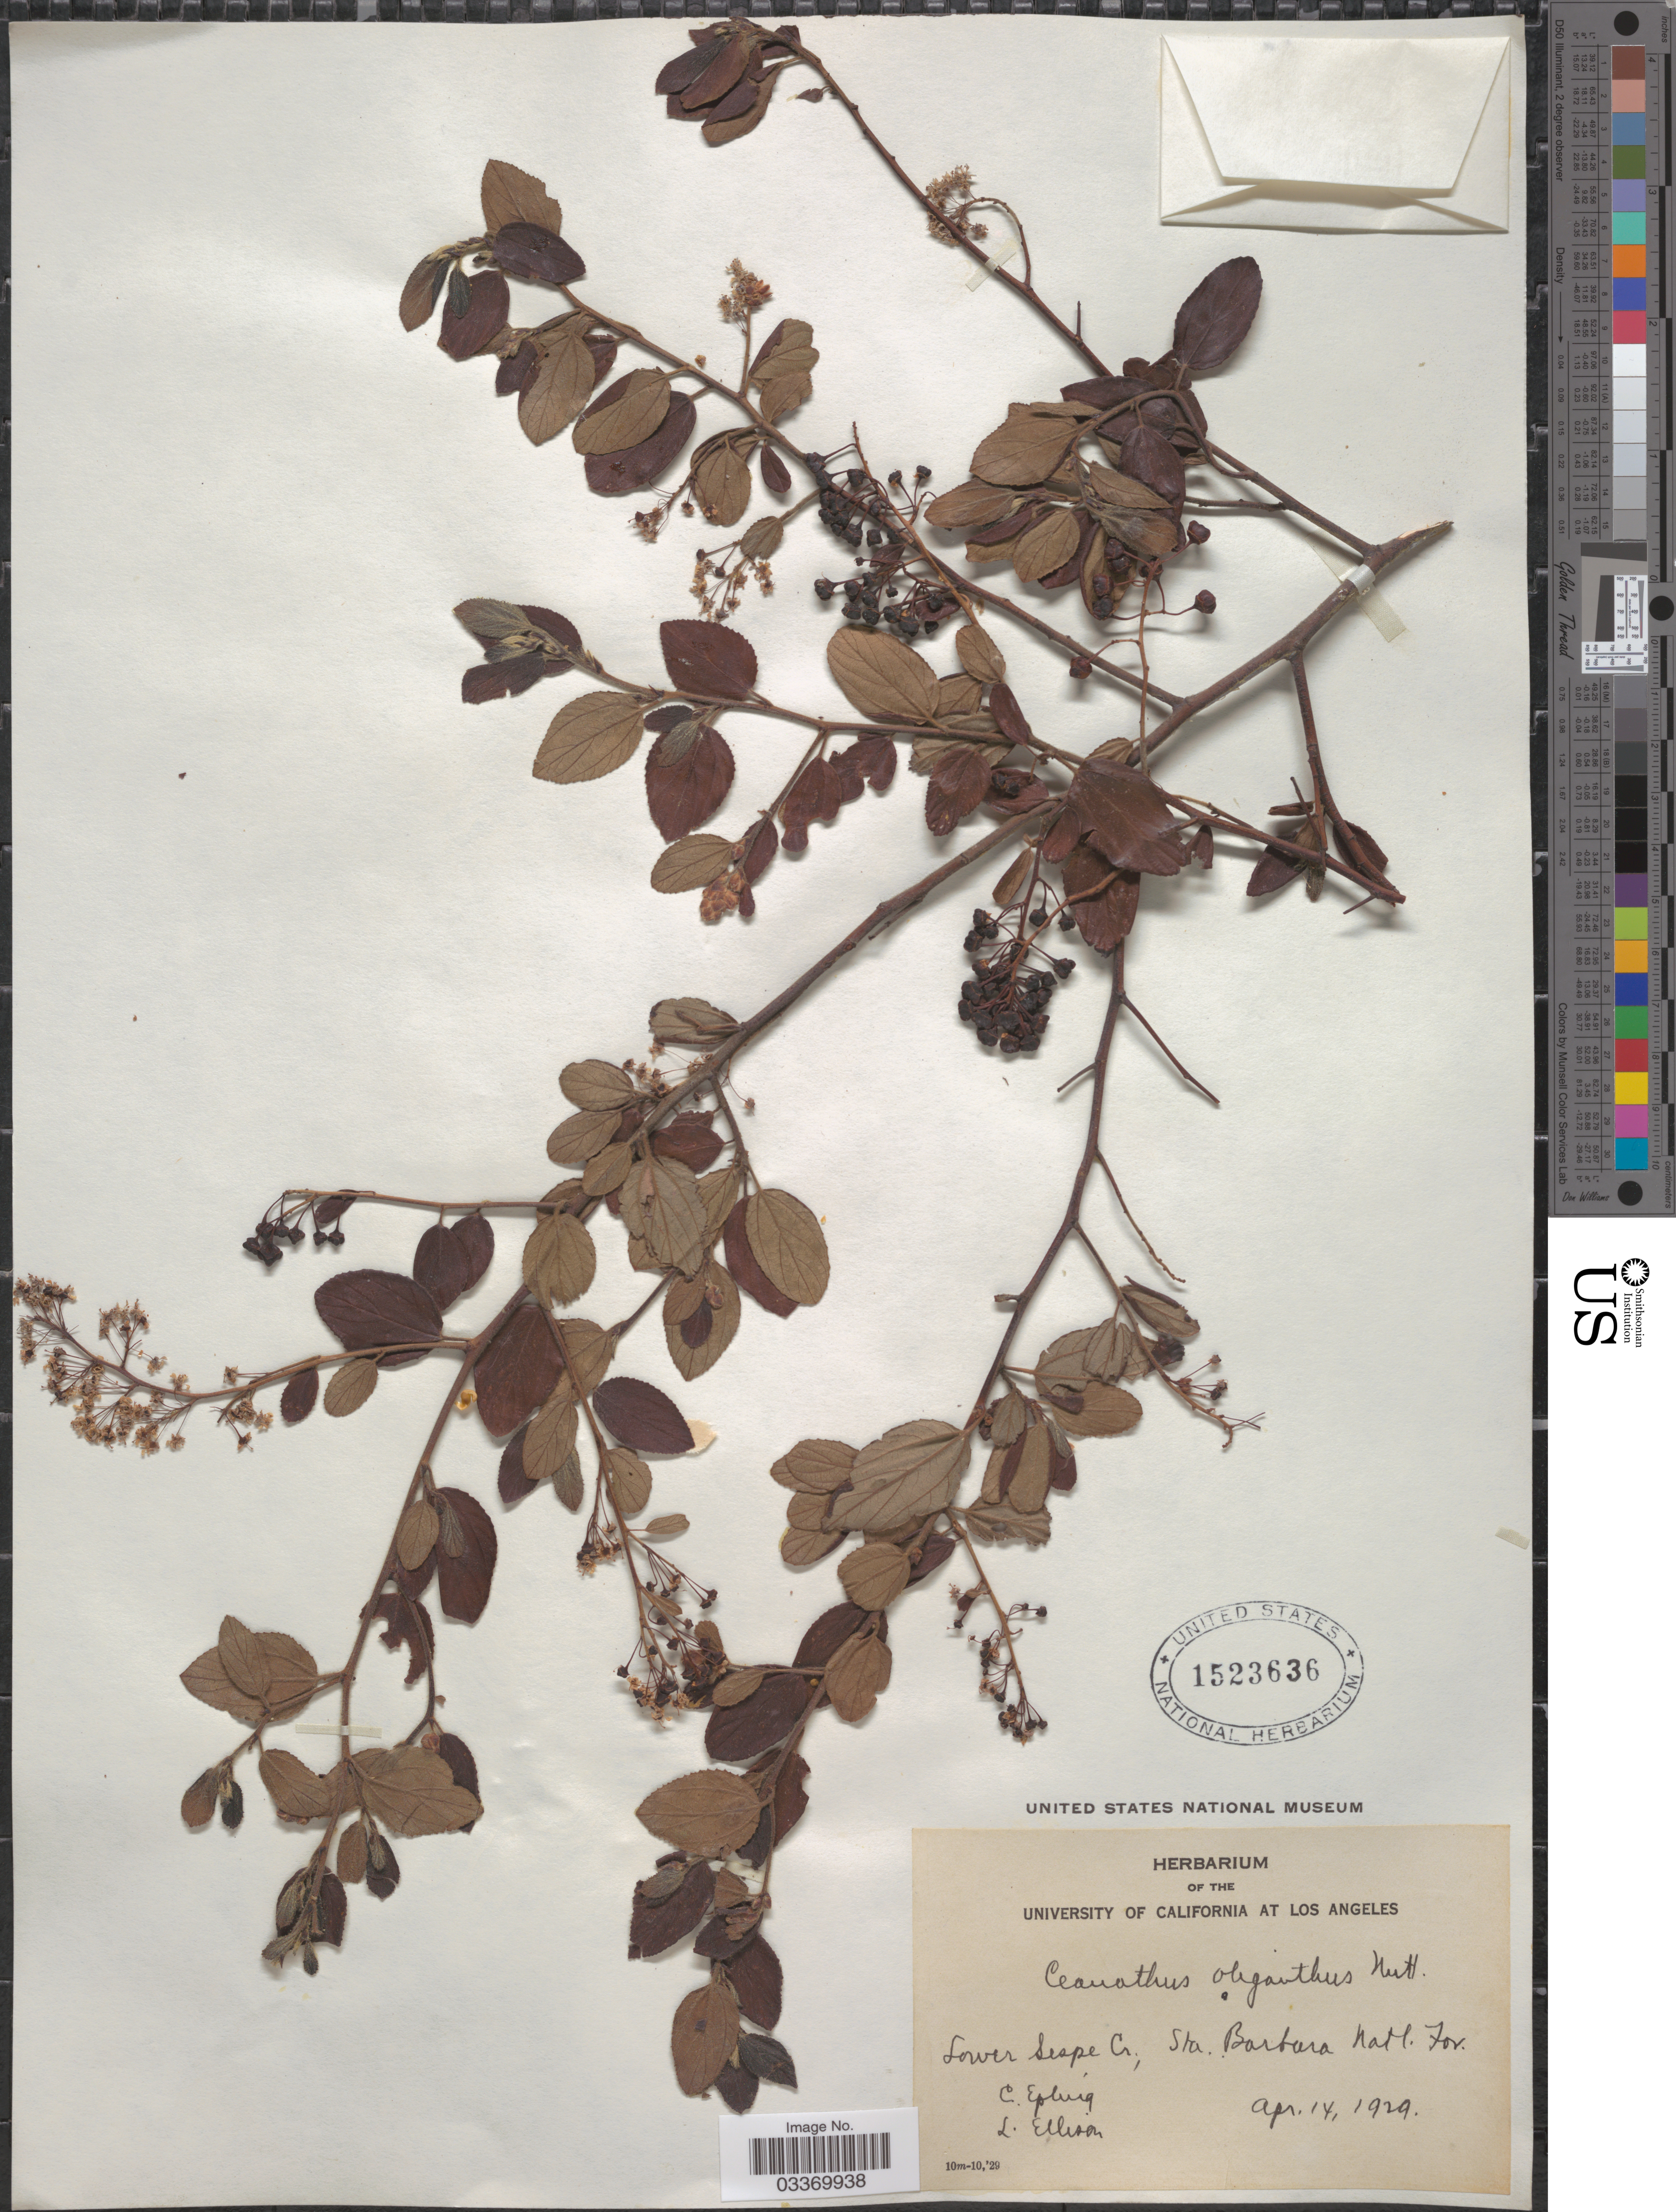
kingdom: Plantae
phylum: Tracheophyta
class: Magnoliopsida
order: Rosales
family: Rhamnaceae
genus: Ceanothus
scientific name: Ceanothus oliganthus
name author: Nutt.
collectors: C. C. Epling & L. Ellison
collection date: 1929-04-14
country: United States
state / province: California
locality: Lower Sespe Cr., Sta. Barbara Natl. For.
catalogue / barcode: US 1523636